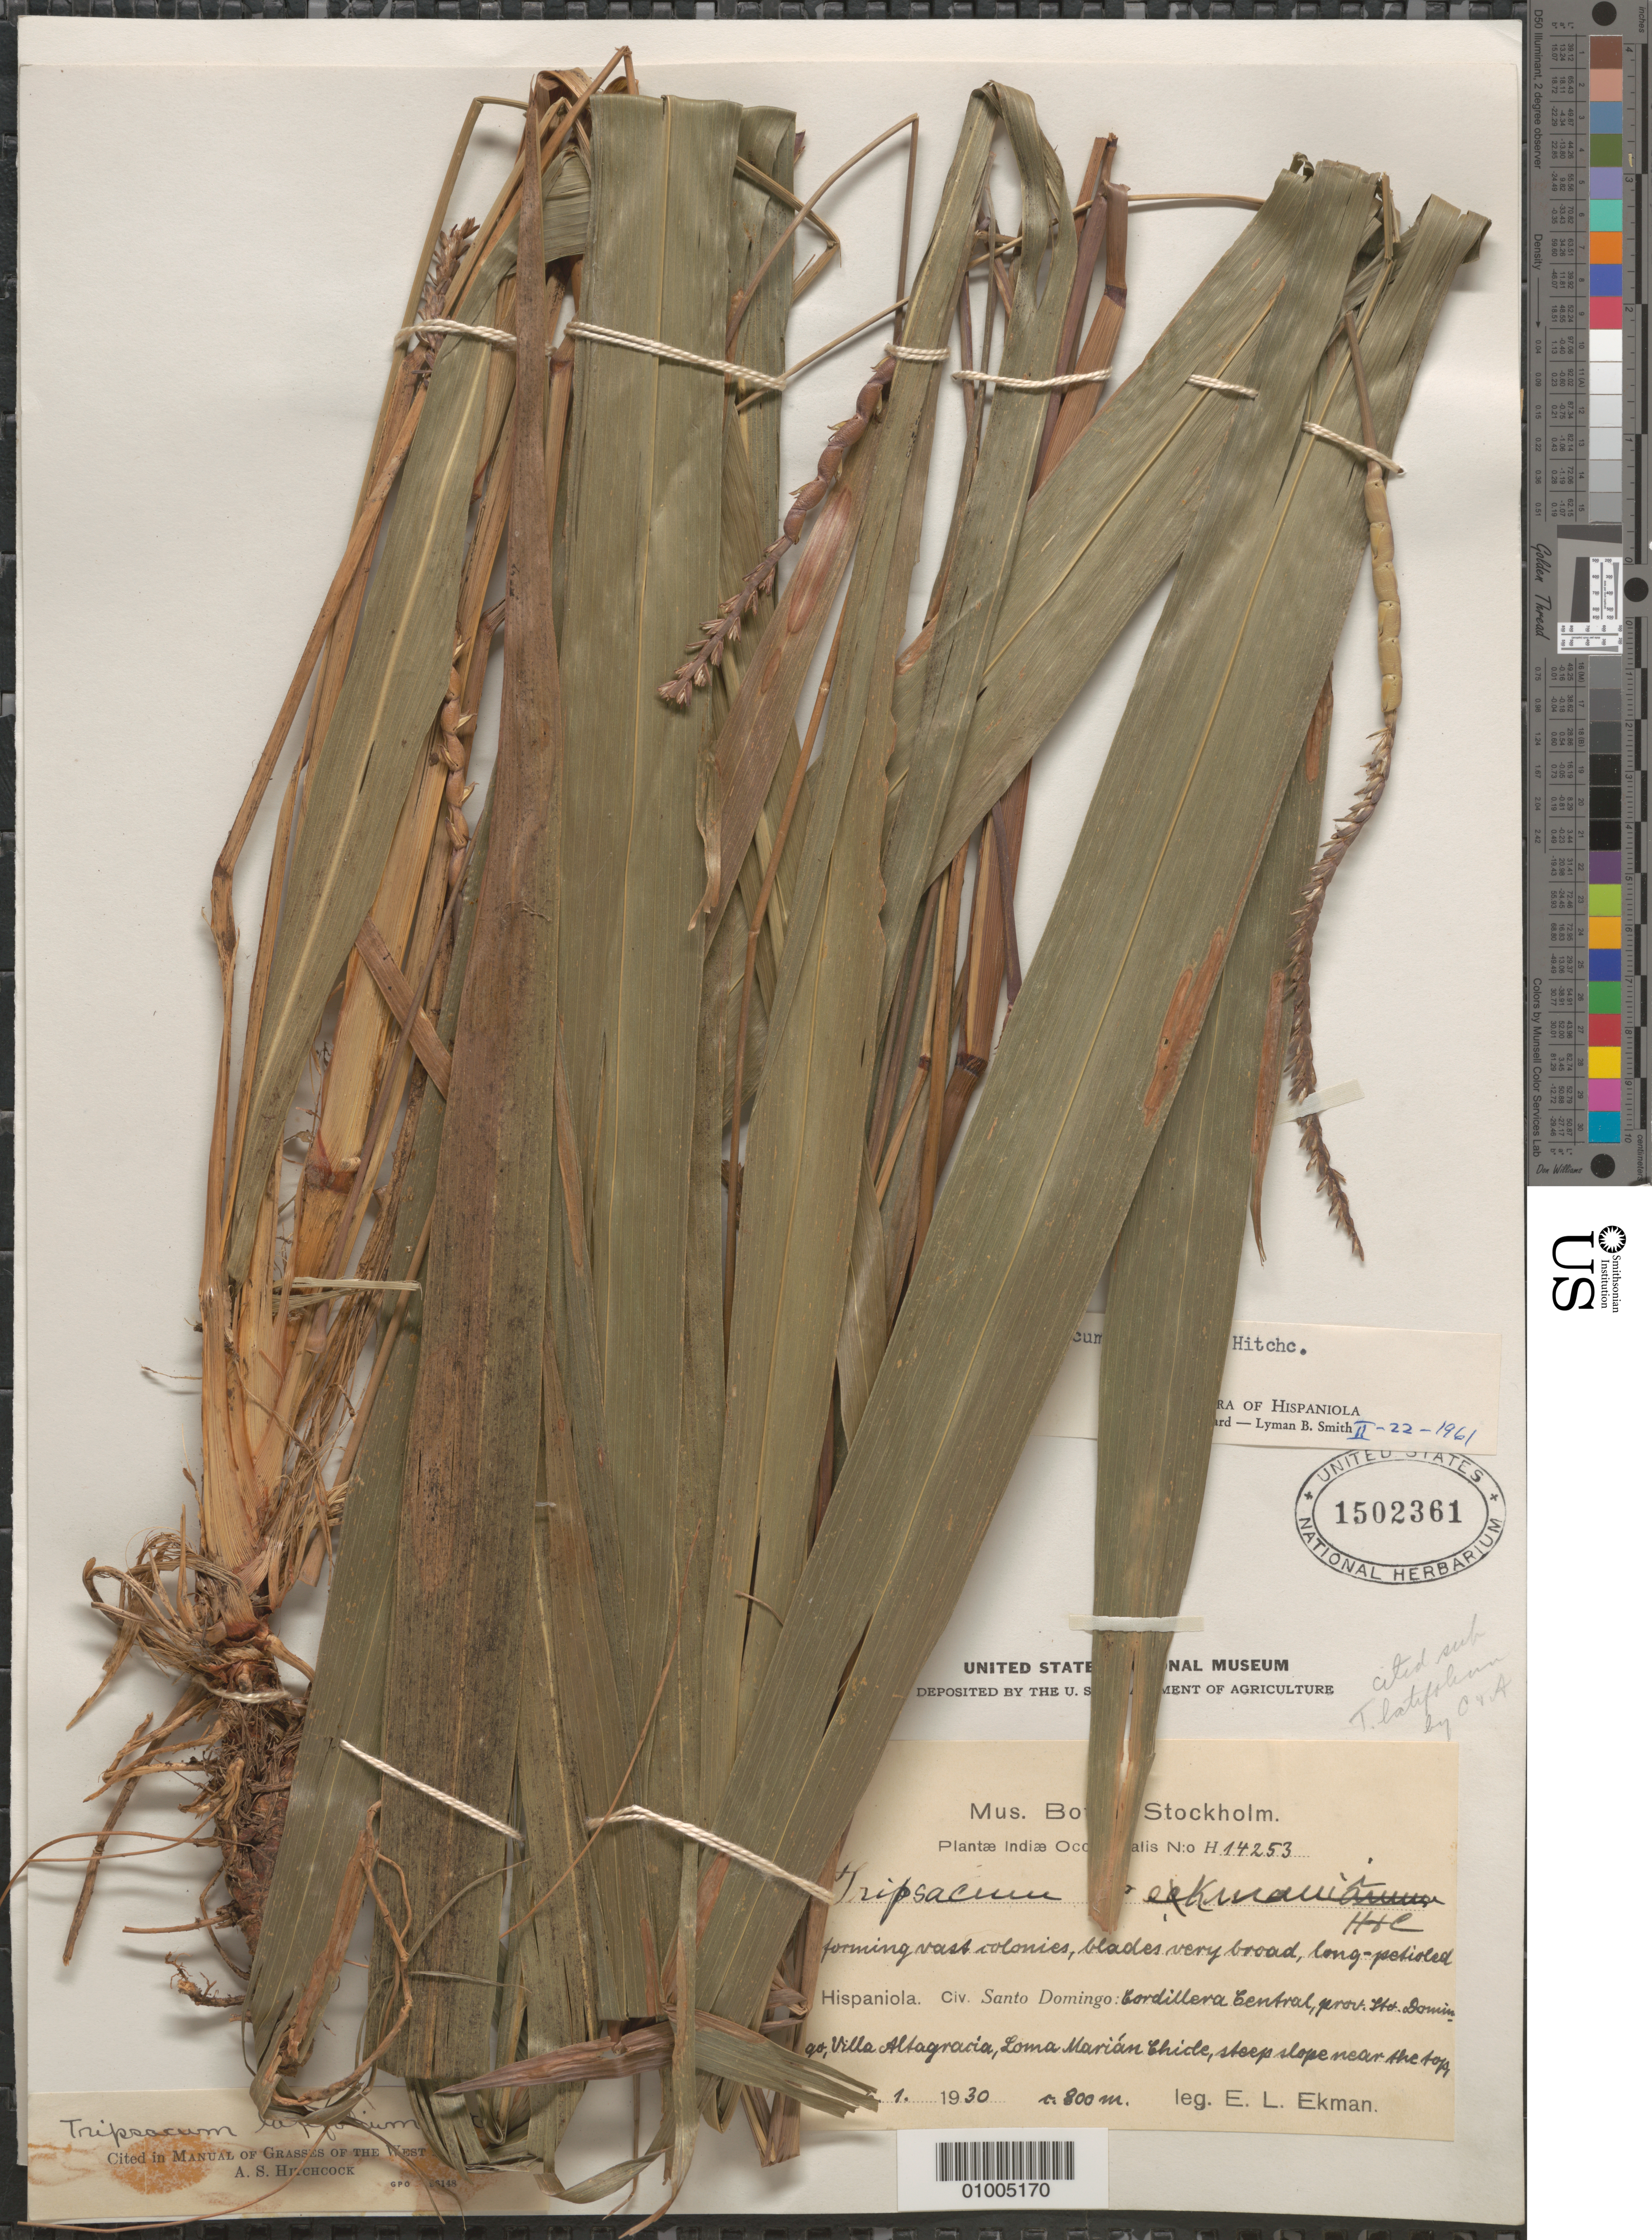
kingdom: Plantae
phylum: Tracheophyta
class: Liliopsida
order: Poales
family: Poaceae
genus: Tripsacum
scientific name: Tripsacum latifolium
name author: Hitchc.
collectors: E. L. Ekman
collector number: H 14253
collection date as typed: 06 Jan 1930 or 01 Jun 1930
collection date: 1930-01-06 or 1930-06-01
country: Dominican Republic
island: Hispaniola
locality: Santo Domingo - Cordillera Central, Villa Allagracia, Loma Marian Chicle, steep slope near the top.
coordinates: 0 N, 0 E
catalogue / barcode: US 1502361